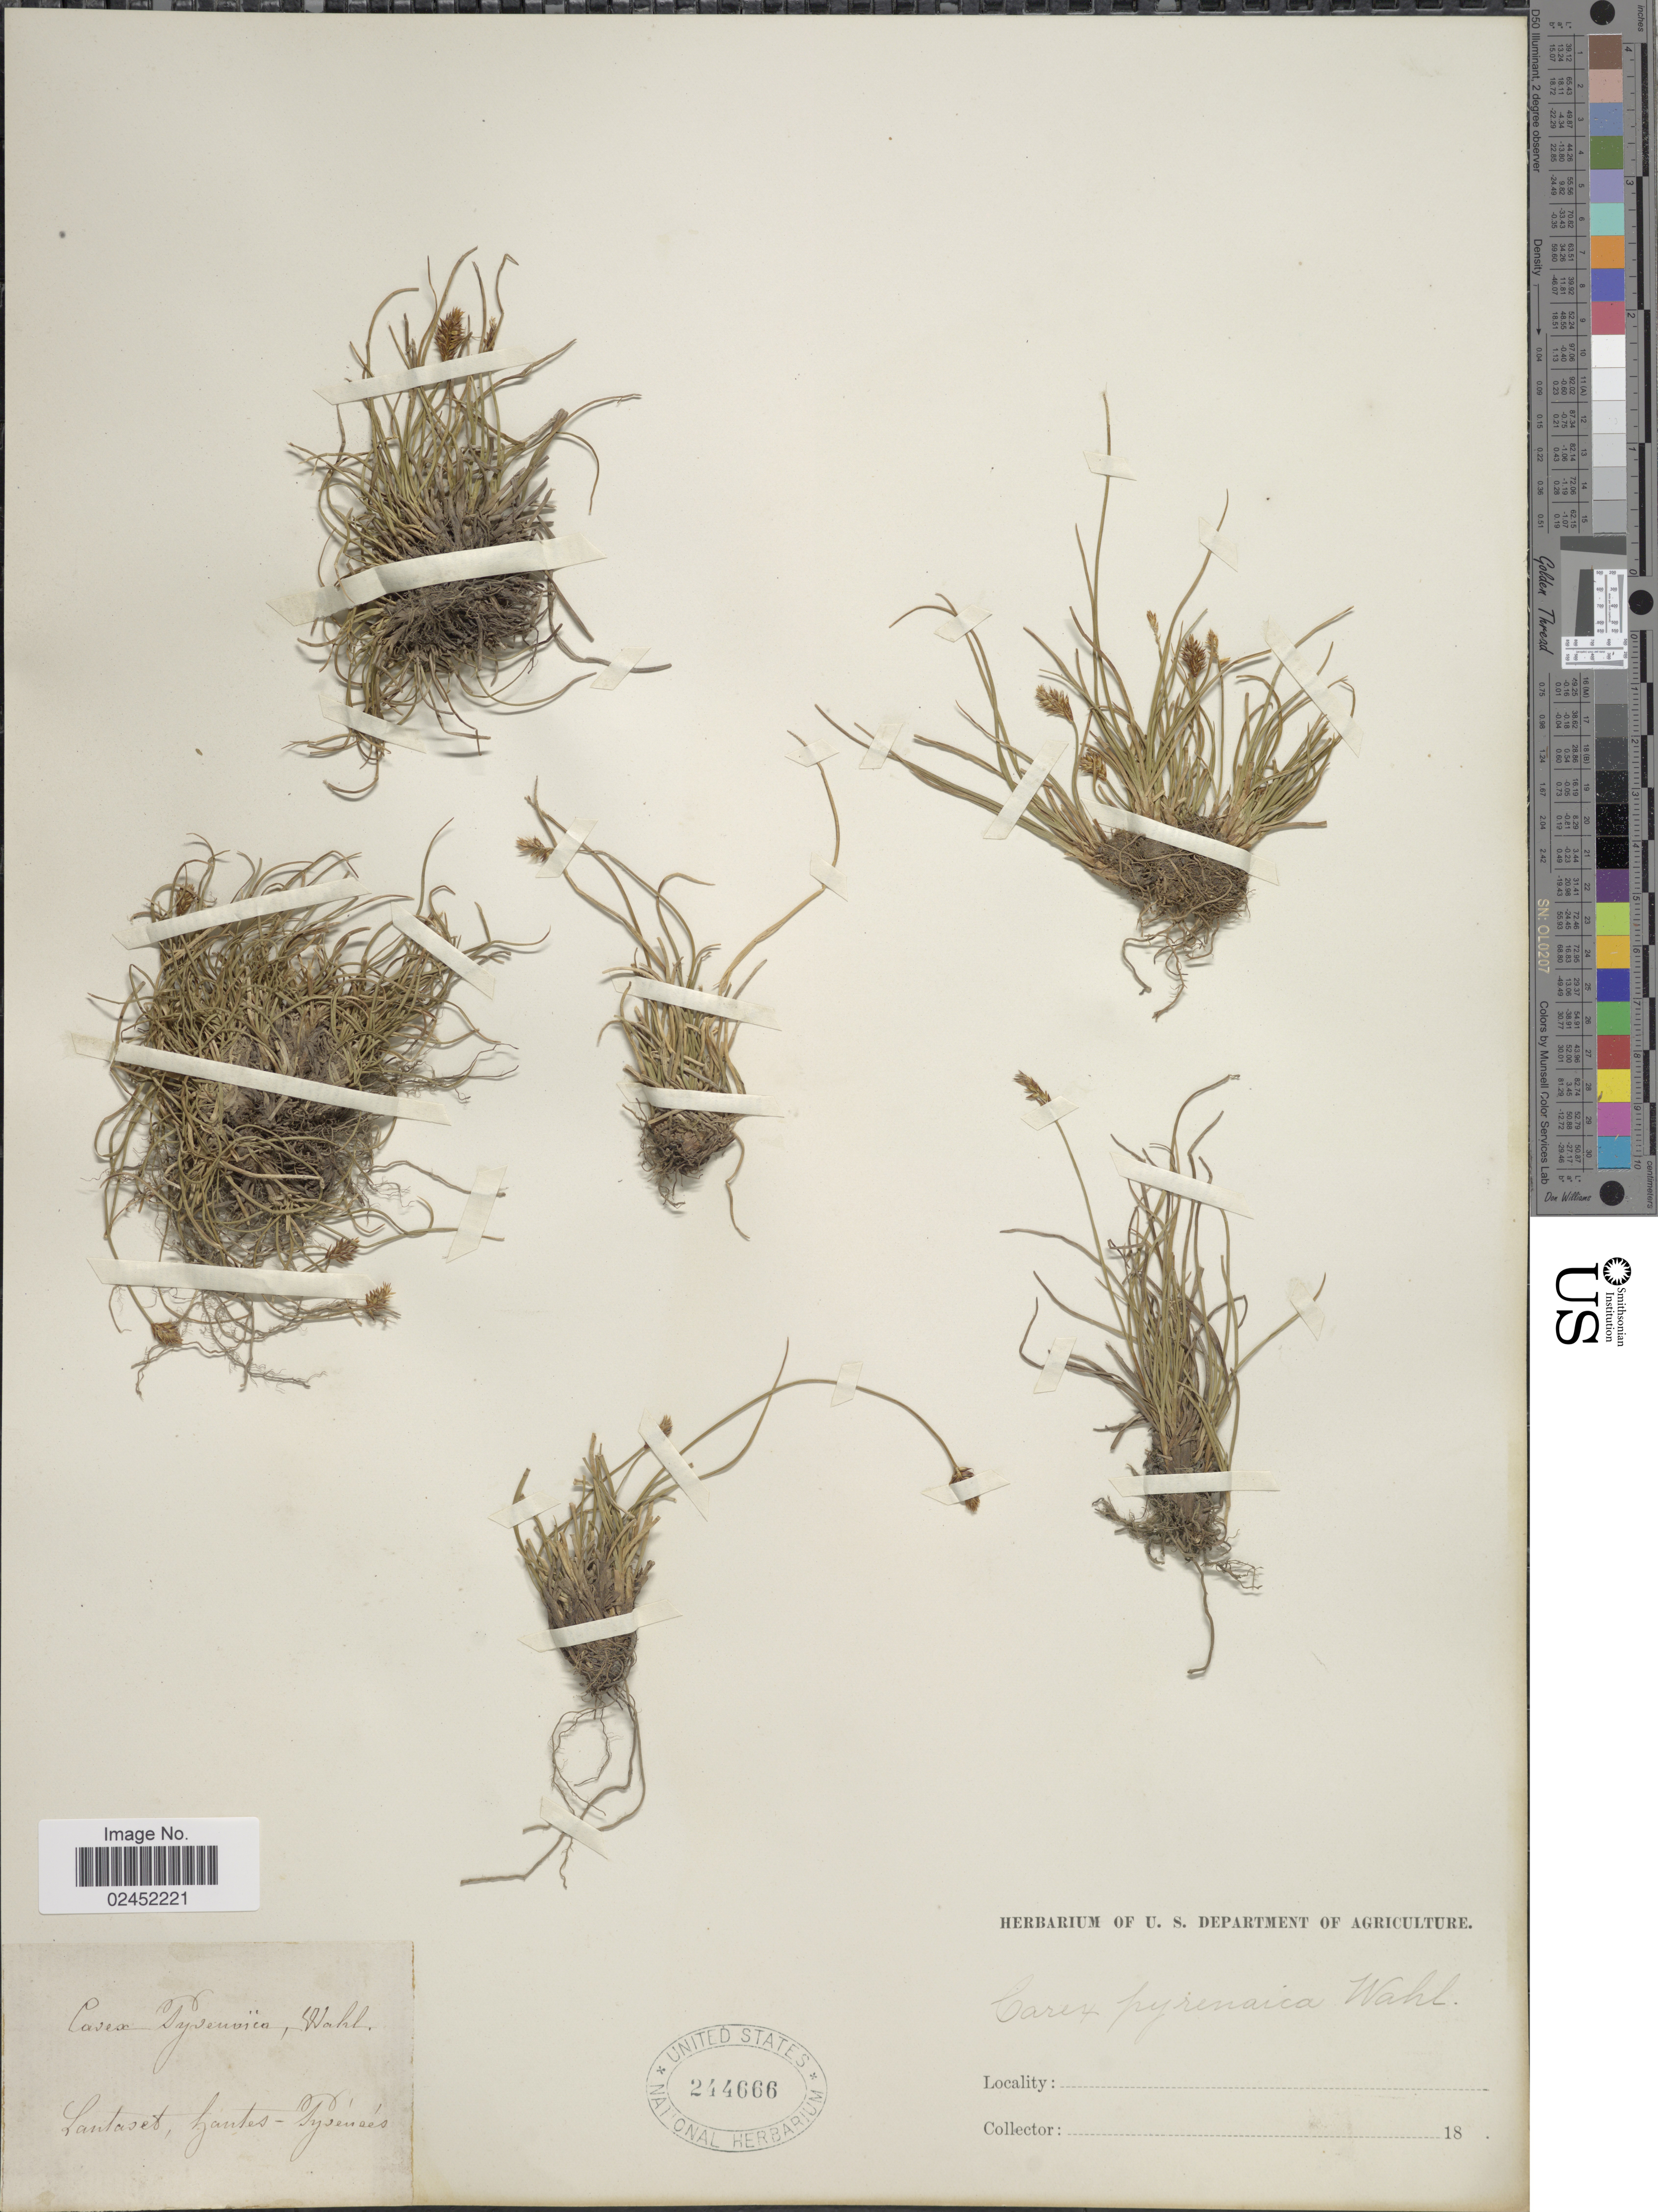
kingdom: Plantae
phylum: Tracheophyta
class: Liliopsida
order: Poales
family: Cyperaceae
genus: Carex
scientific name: Carex pyrenaica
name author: Wahlenb.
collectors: ex herb. U. S. Department of Agriculture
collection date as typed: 18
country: France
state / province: Occitanie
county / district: Hautes-Pyrénées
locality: Lautaret, hautes-Pyrenees.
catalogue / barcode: US 244666